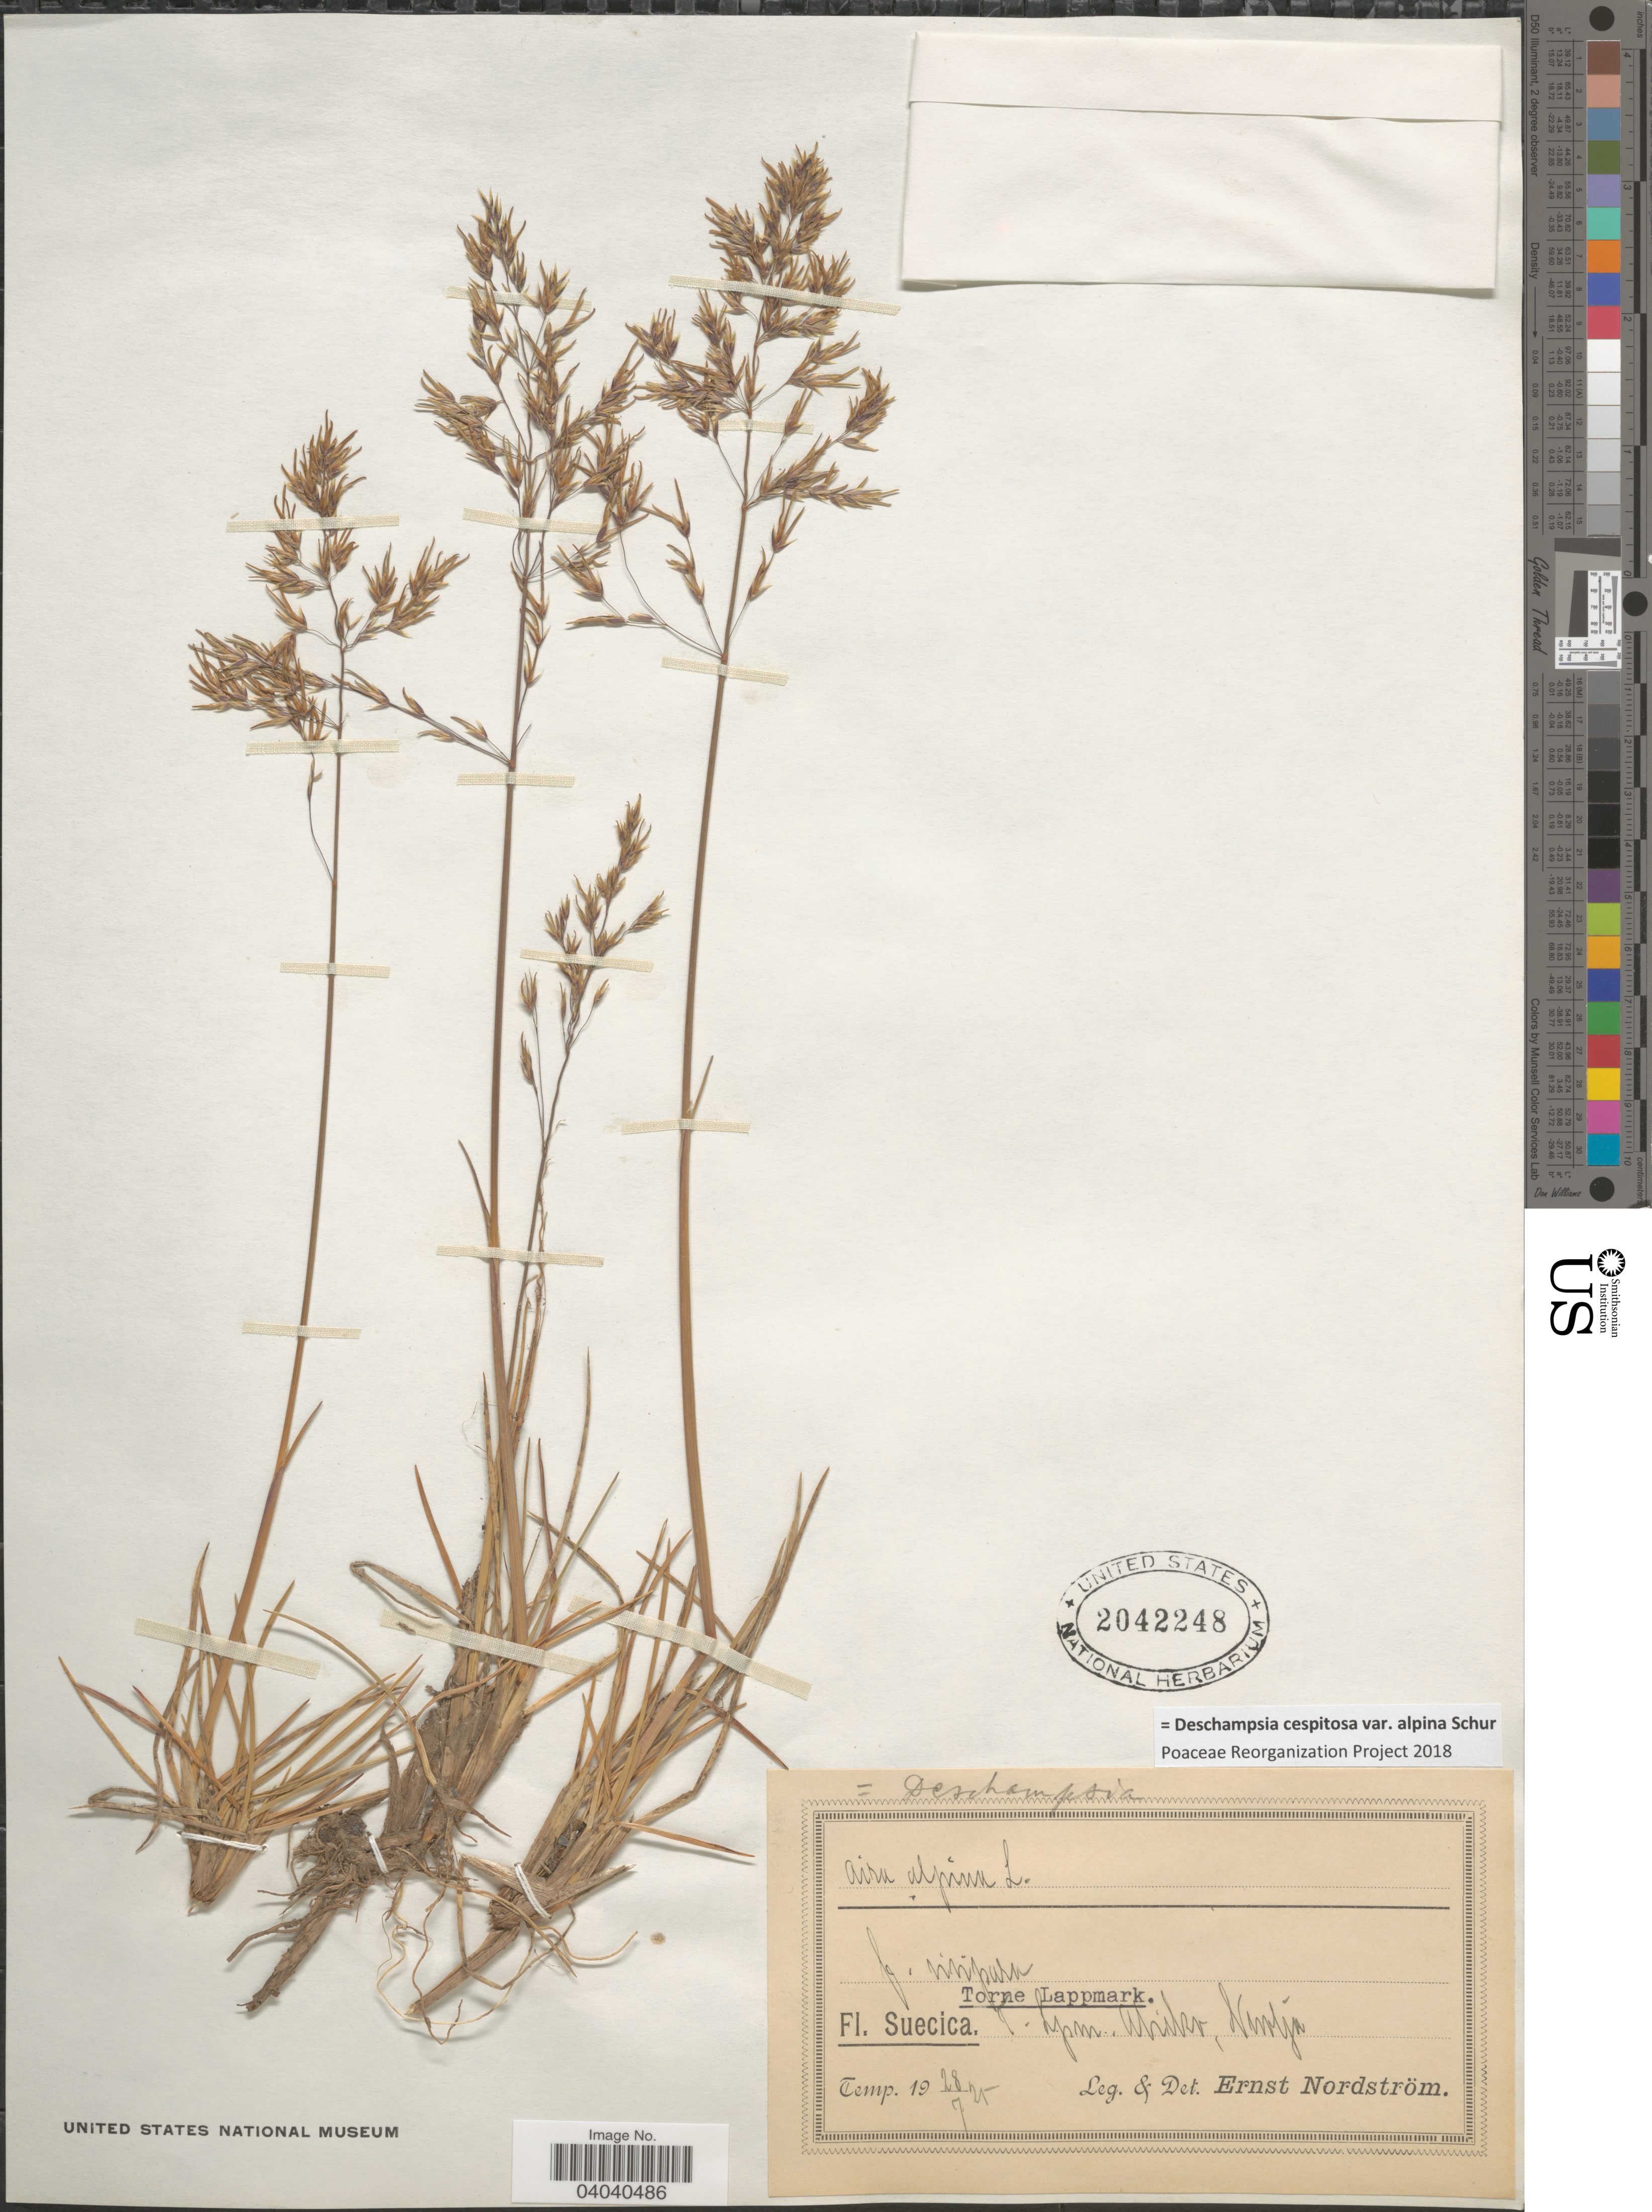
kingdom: Plantae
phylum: Tracheophyta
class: Liliopsida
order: Poales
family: Poaceae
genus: Deschampsia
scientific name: Deschampsia cespitosa var. alpina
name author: Vasey ex W.J. Beal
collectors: E. Nordström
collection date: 1925-07-28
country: Sweden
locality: Torne Lappmark. Suecica. [illegible text].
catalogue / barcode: US 2042248